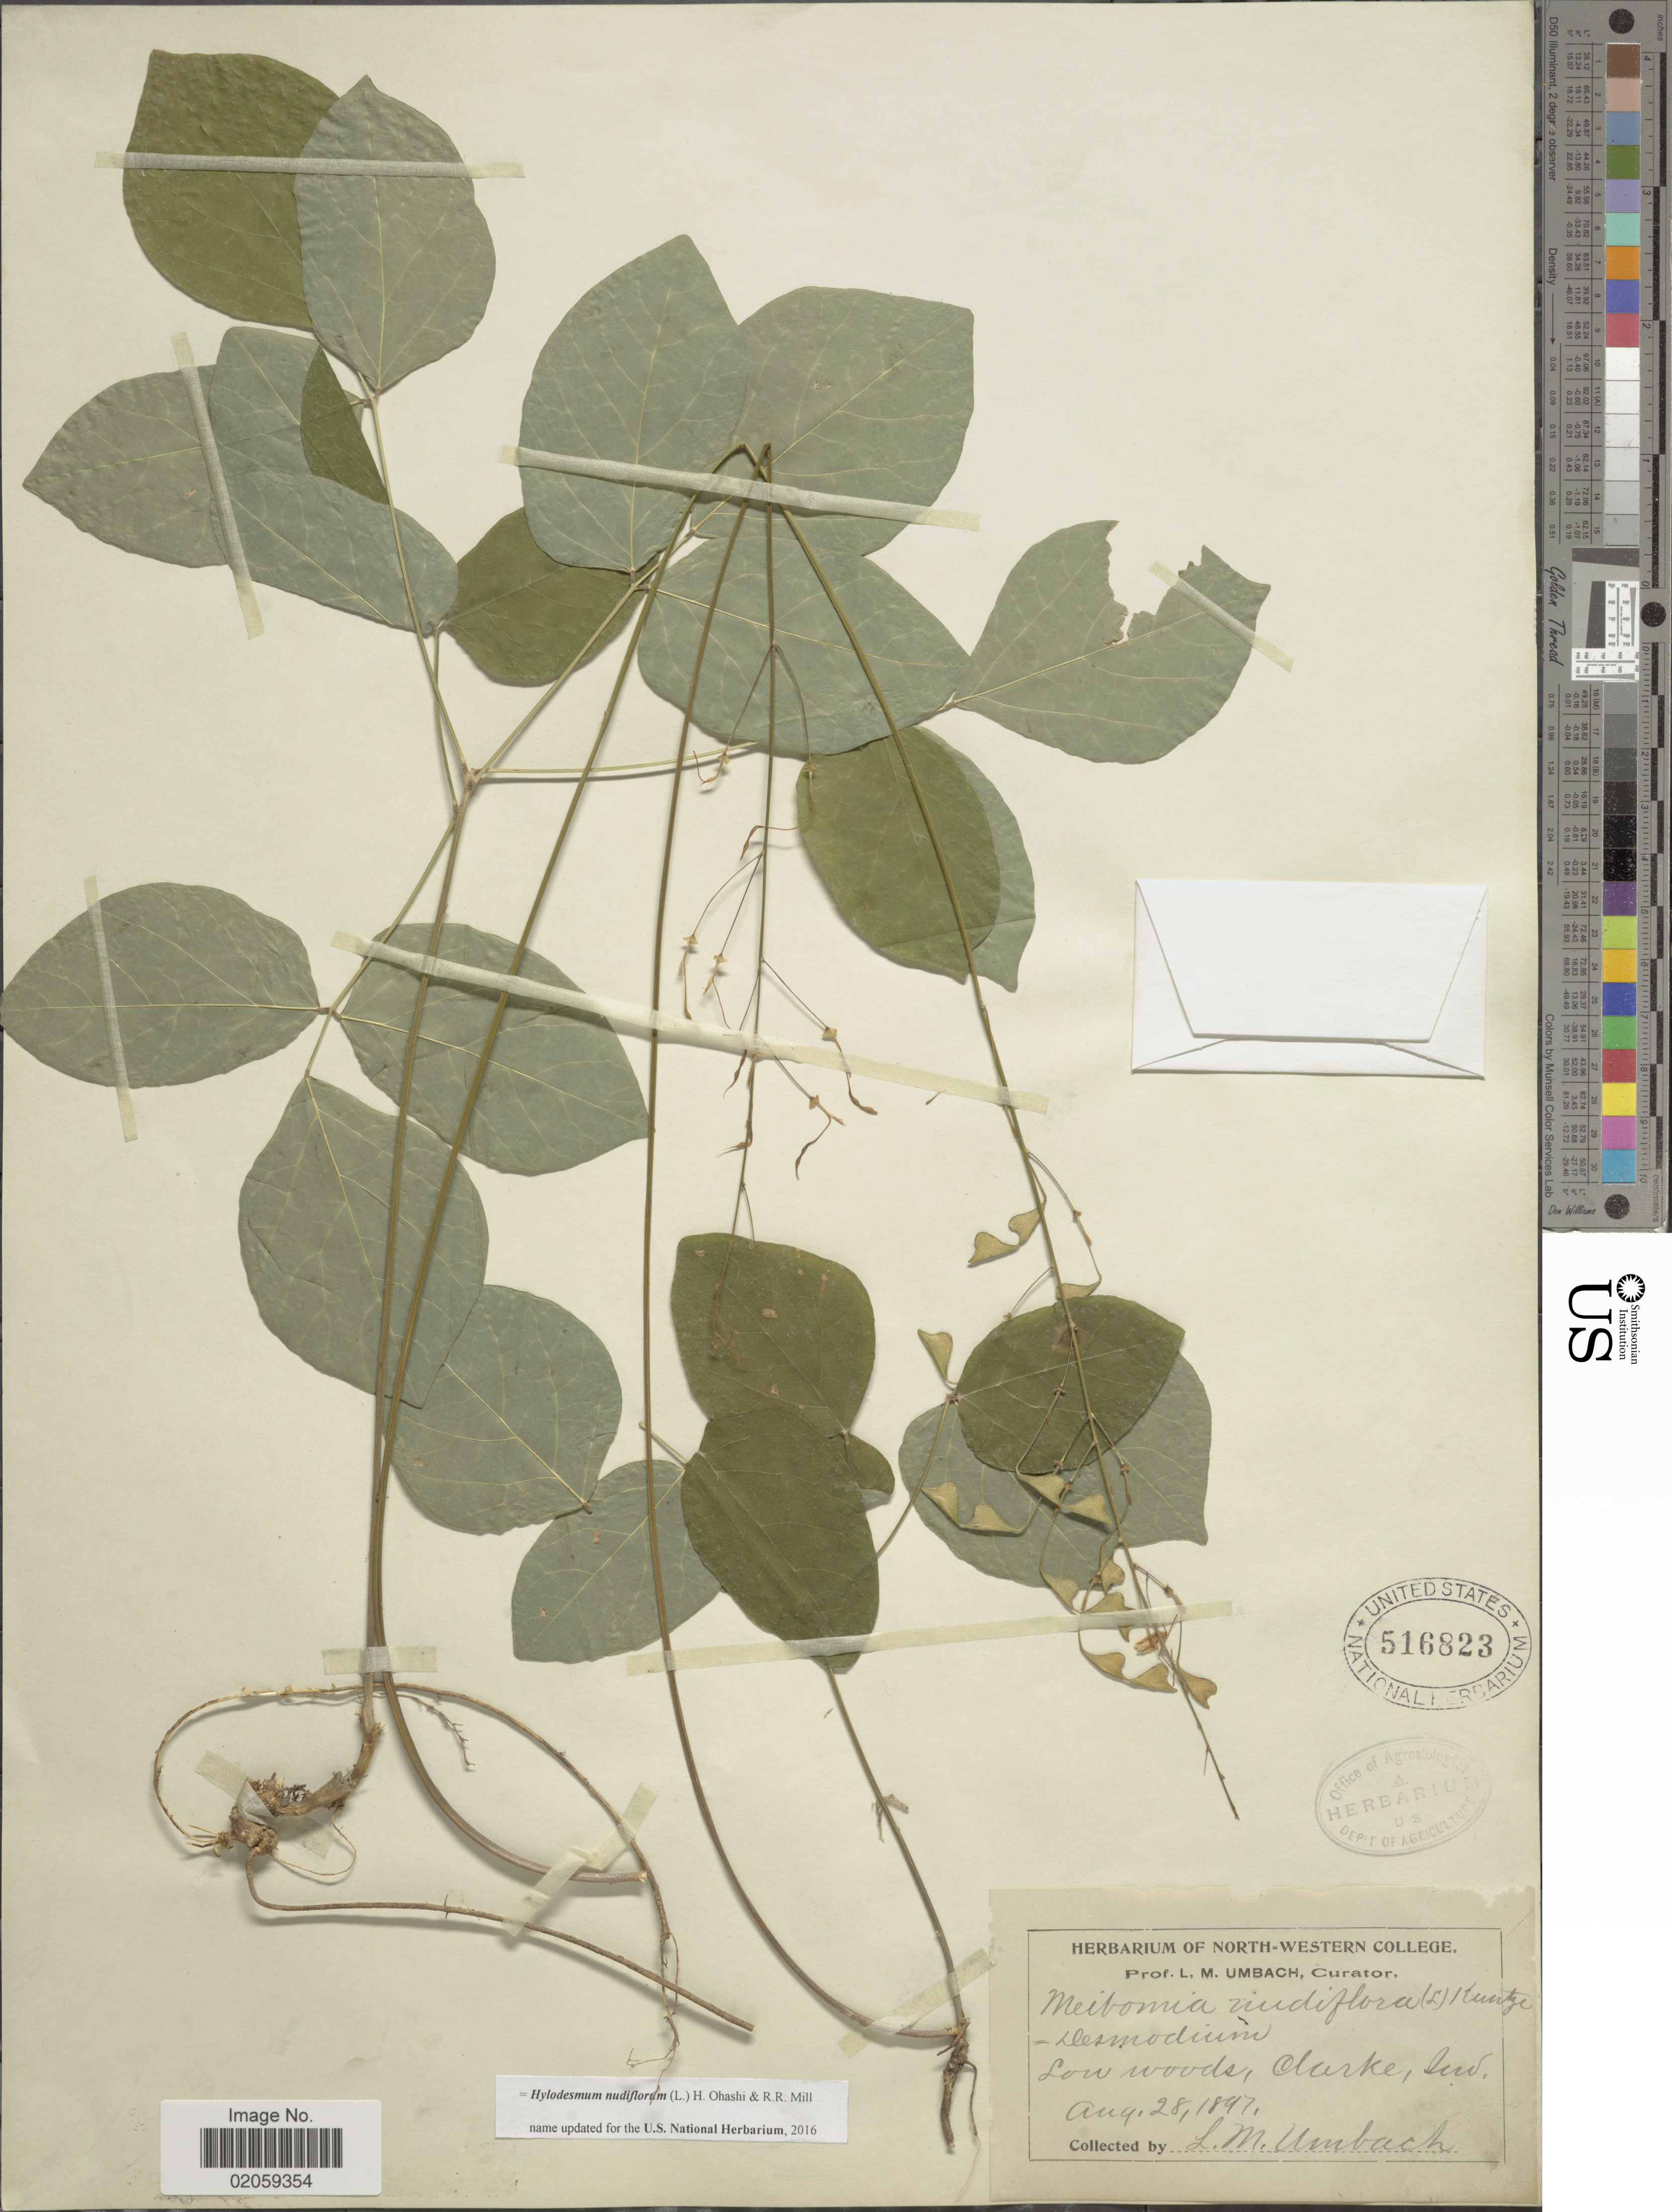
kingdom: Plantae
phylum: Tracheophyta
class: Magnoliopsida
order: Fabales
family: Fabaceae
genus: Hylodesmum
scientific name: Hylodesmum nudiflorum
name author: (L.) H. Ohashi & R.R. Mill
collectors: L. M. Umbach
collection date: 1897-08-28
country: United States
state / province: Indiana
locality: Clarke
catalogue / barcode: US 516823